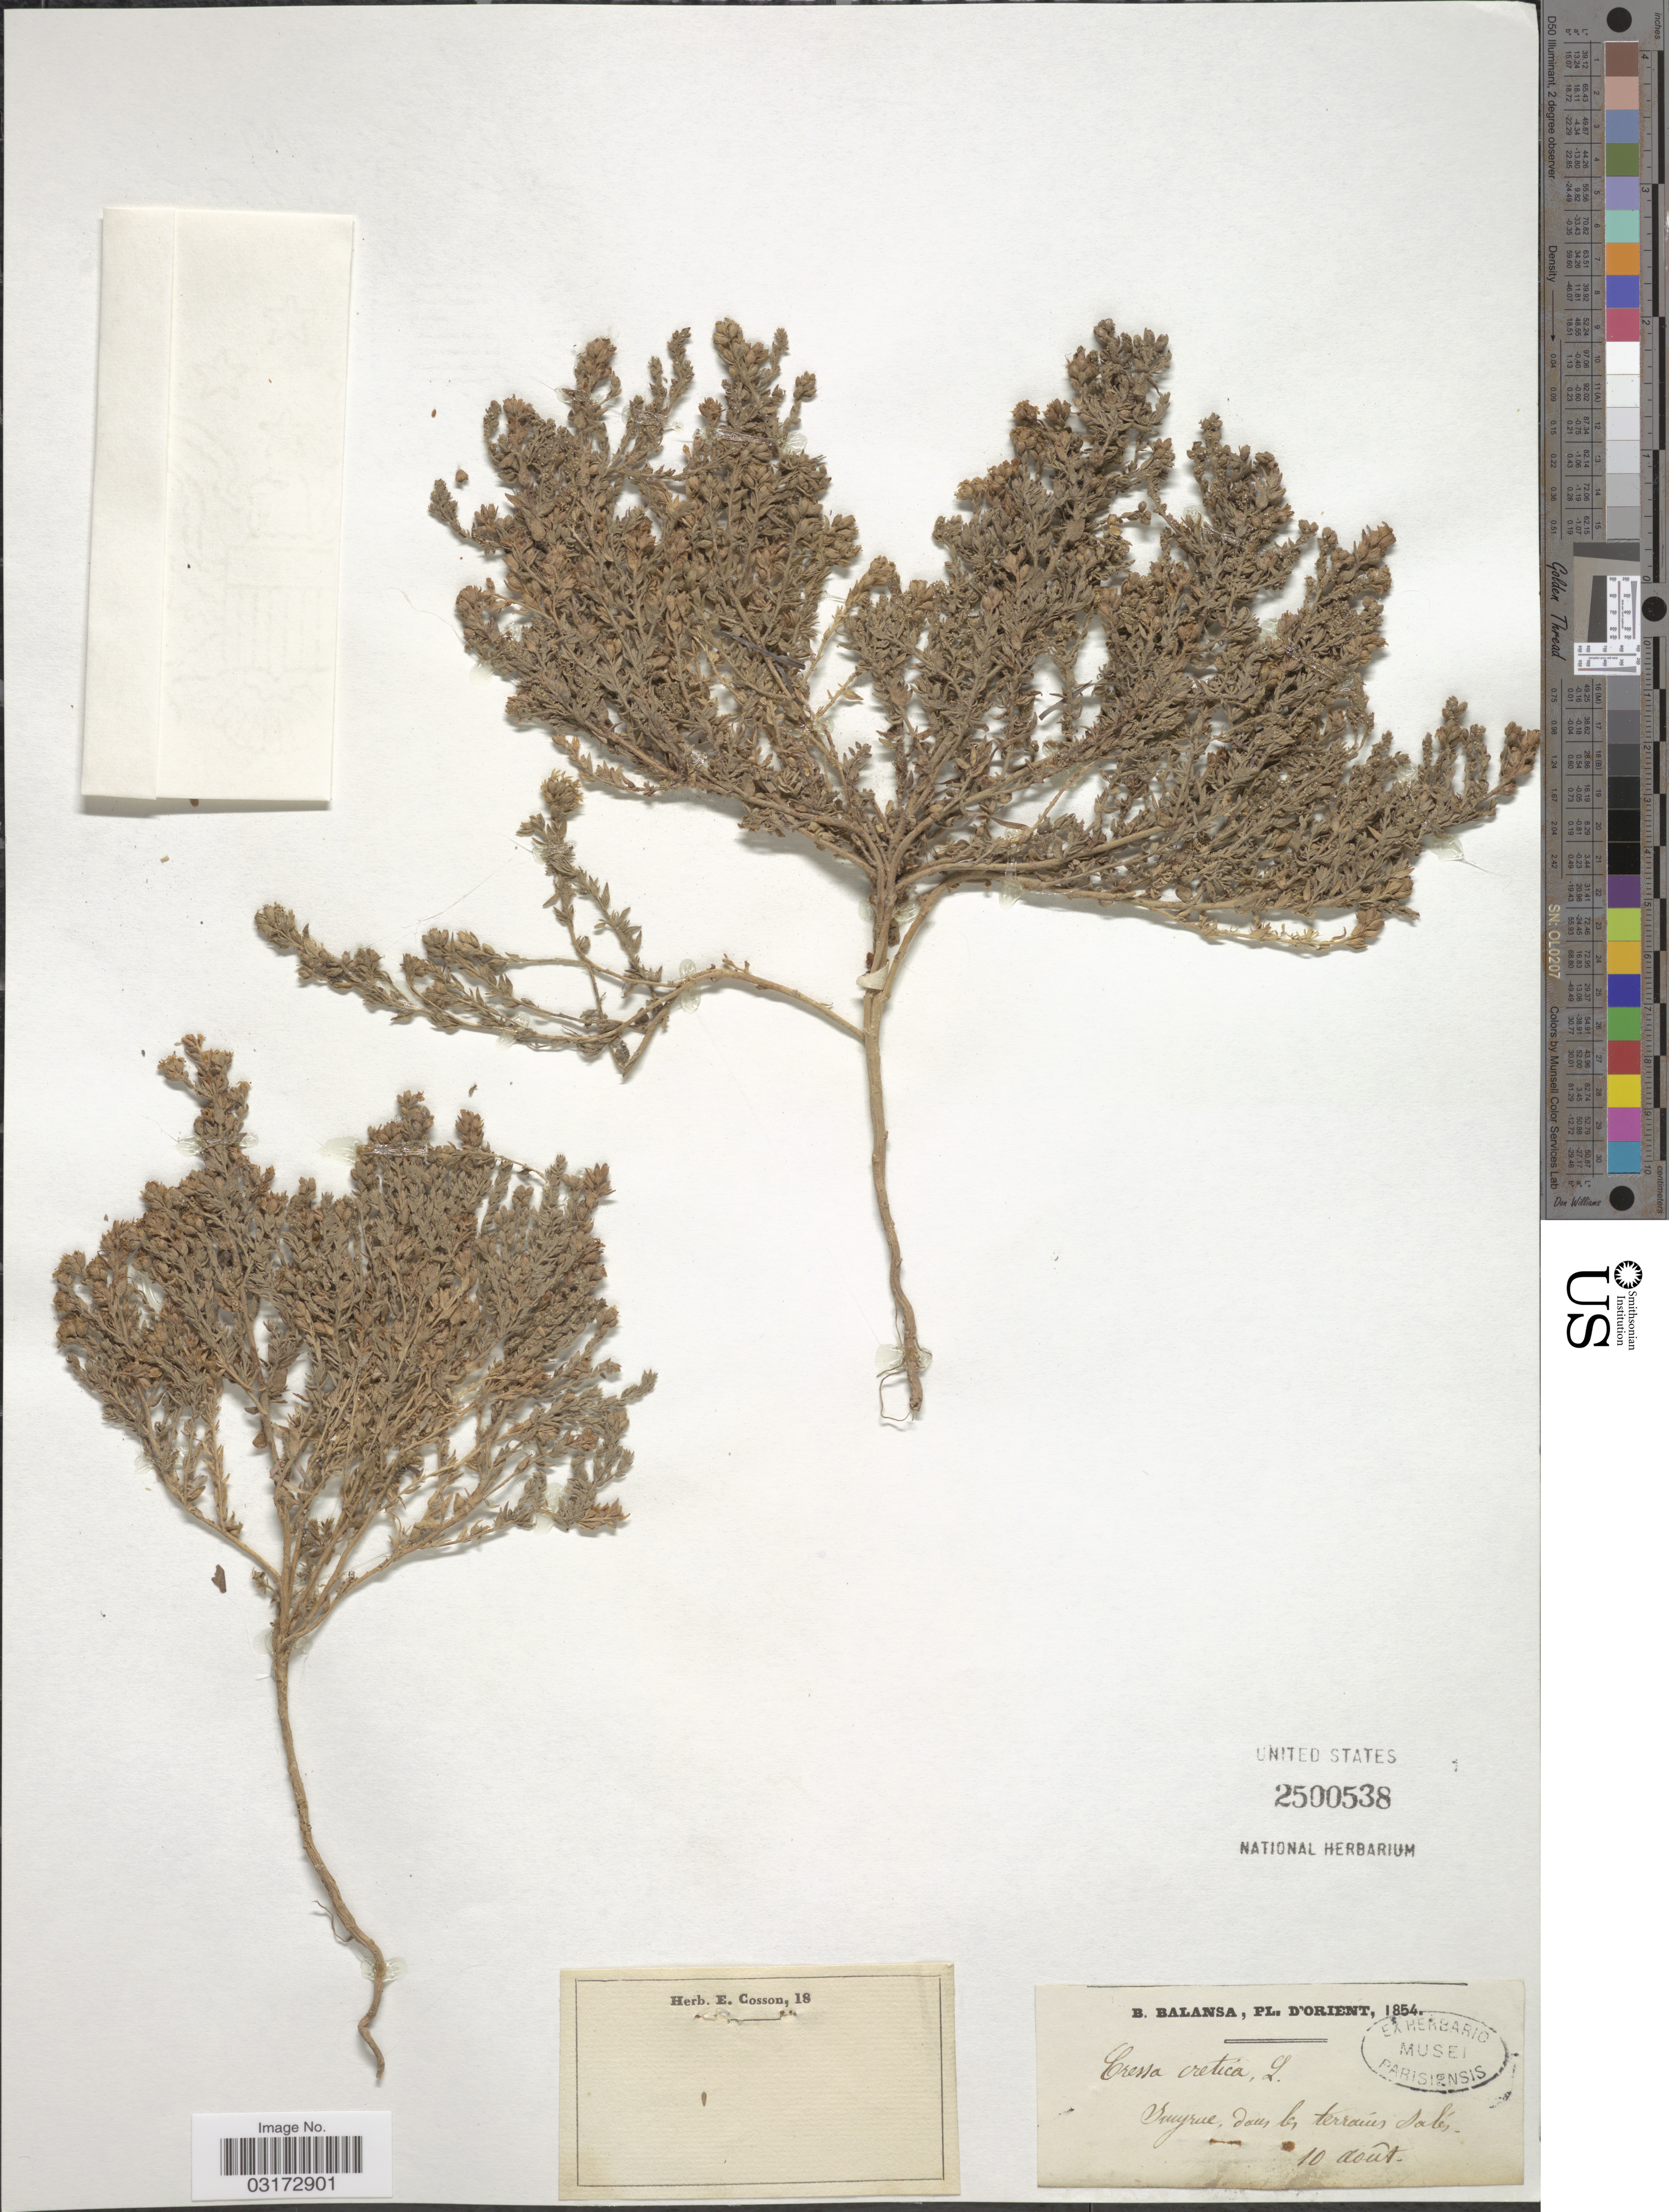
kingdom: Plantae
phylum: Tracheophyta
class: Magnoliopsida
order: Solanales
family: Convolvulaceae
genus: Cressa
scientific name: Cressa cretica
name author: L.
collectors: B. Balansa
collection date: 1854-08-10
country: Turkey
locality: D'Orient, Smyrne, dans les terrains salés.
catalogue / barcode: US 2500538